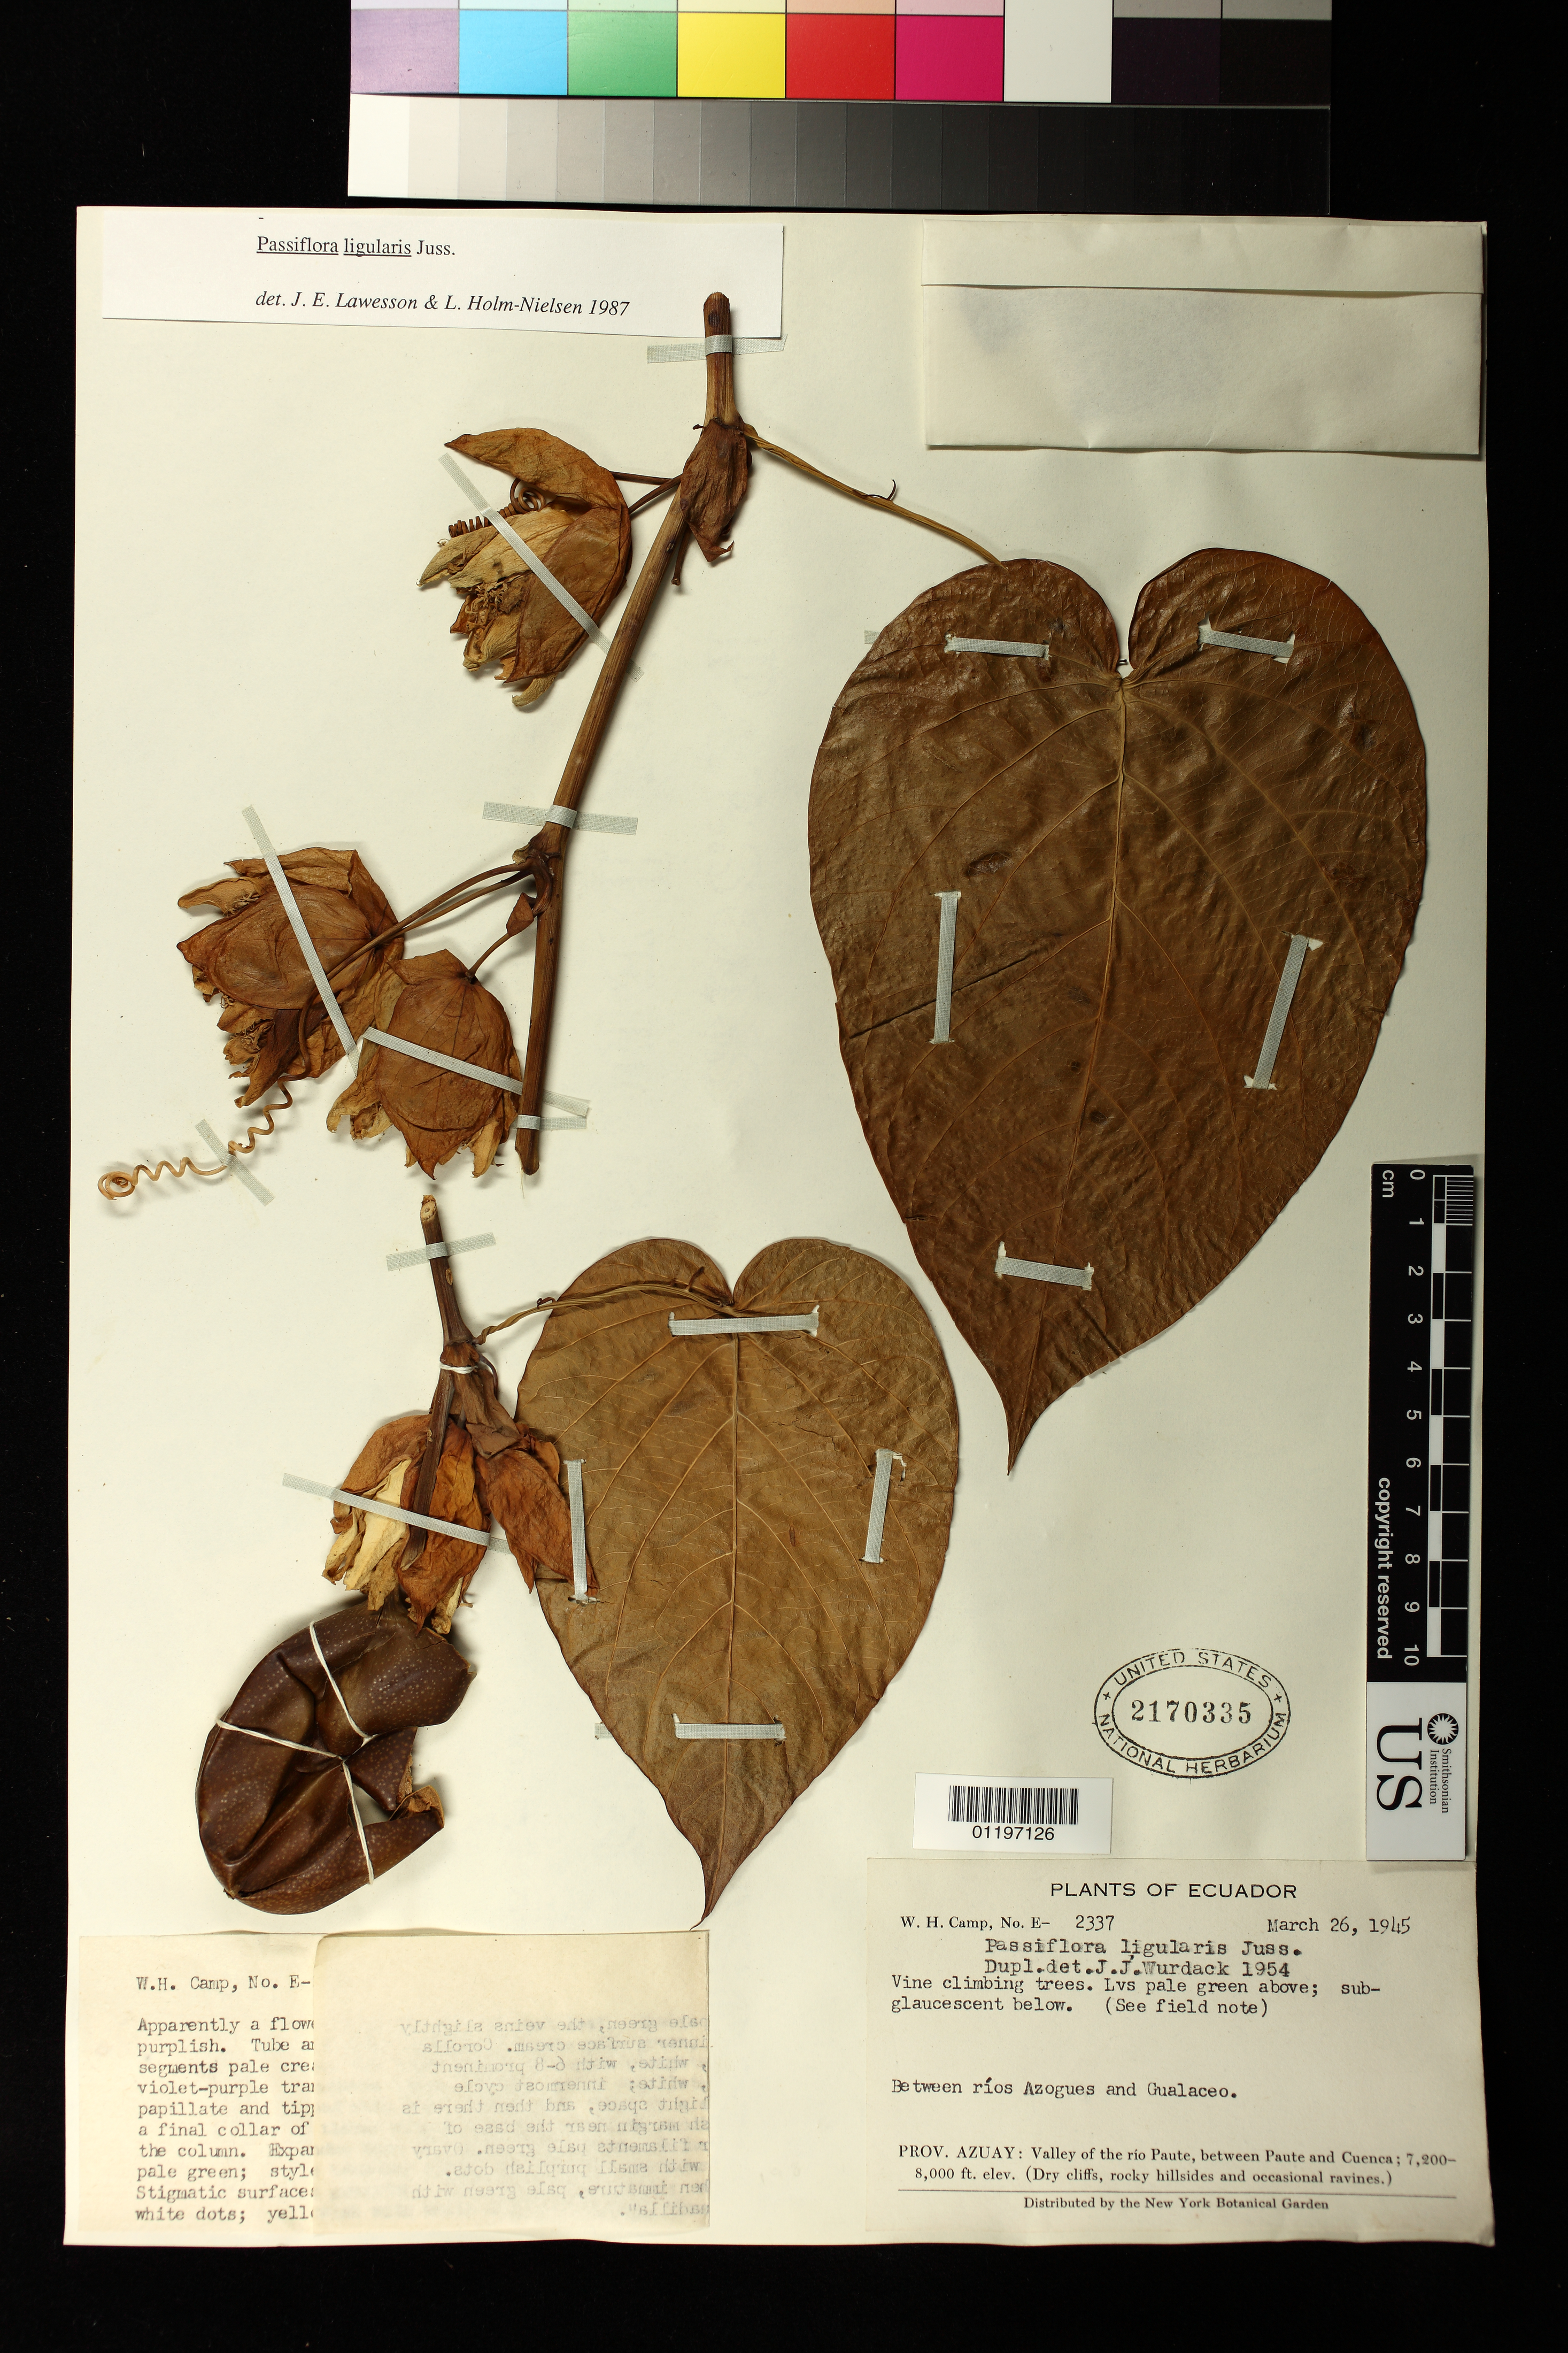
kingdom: Plantae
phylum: Tracheophyta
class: Magnoliopsida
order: Malpighiales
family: Passifloraceae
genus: Passiflora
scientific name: Passiflora ligularis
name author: Juss.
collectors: W. H. Camp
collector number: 2337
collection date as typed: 26 Mar 1945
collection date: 1945-03-26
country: Ecuador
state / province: Azuay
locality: Between ríos Azogues and Gualaceo. Valley of the rio Paute, between Paute and Cuenca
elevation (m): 2195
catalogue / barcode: US 2170335